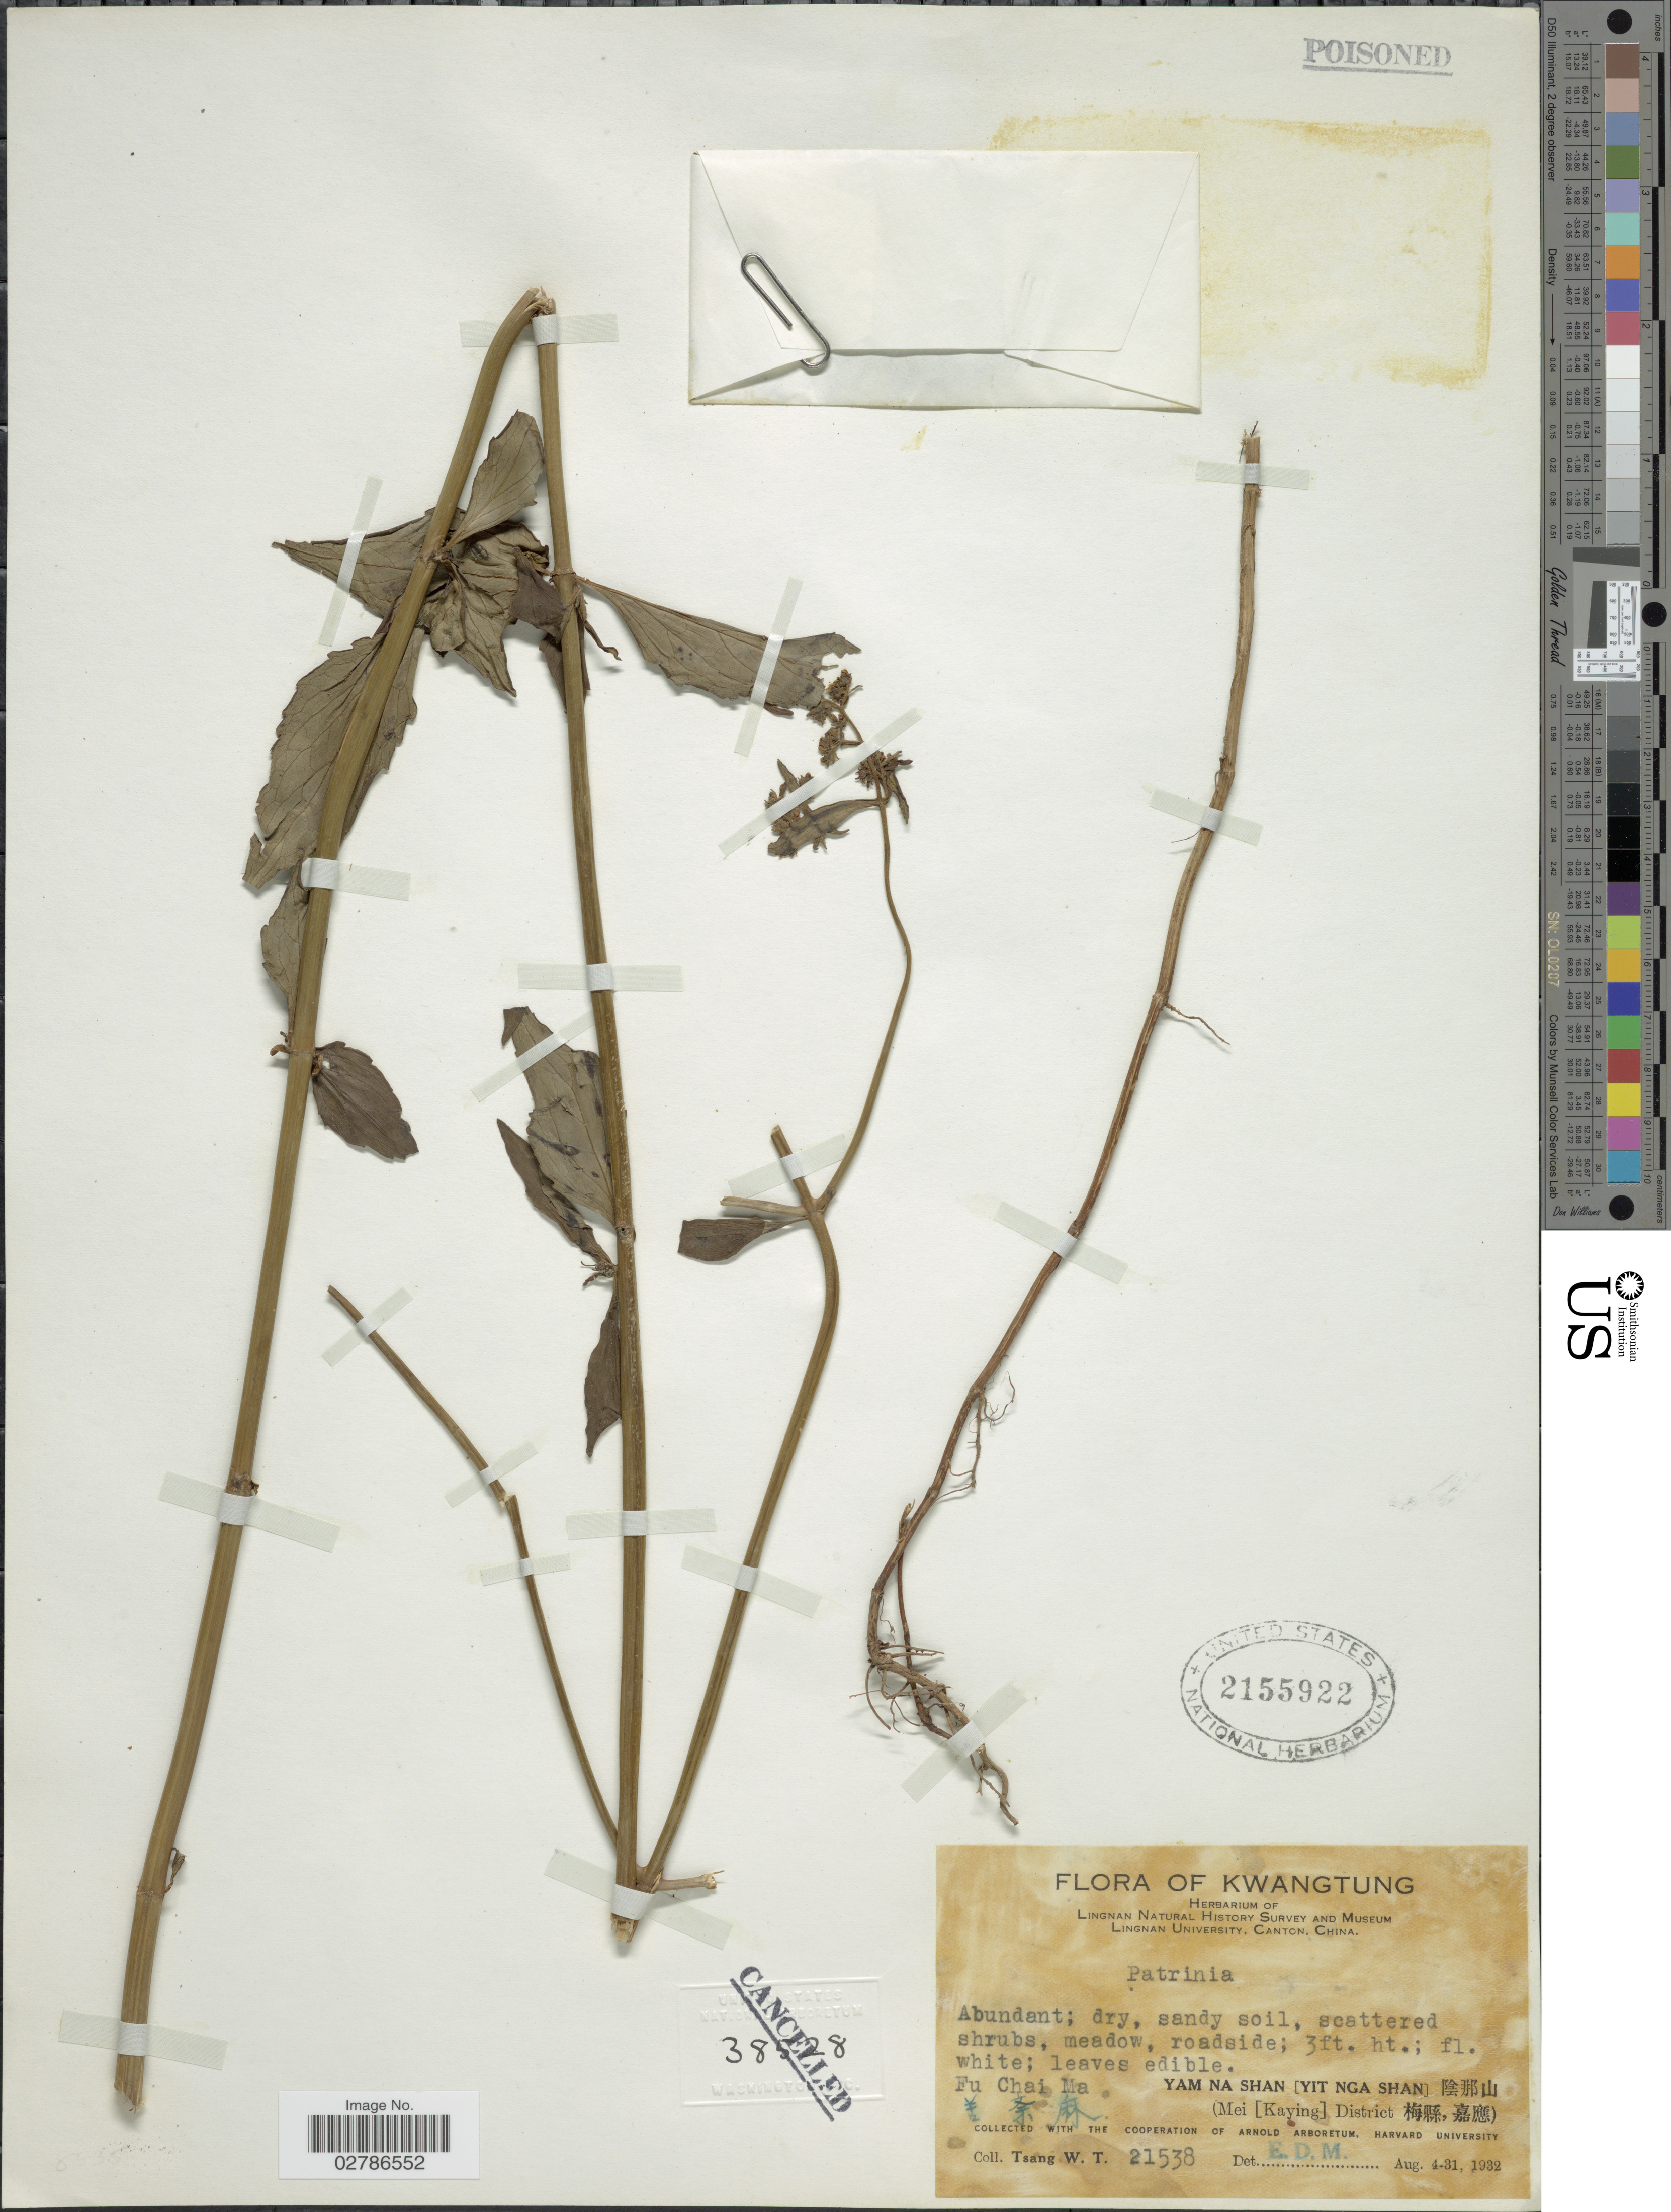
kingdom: Plantae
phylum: Tracheophyta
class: Magnoliopsida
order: Dipsacales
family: Caprifoliaceae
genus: Patrinia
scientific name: Patrinia sp.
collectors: W. T. Tsang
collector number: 21538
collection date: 1932-08-04/1932-08-31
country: China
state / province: Guangdong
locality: Kwangtung. Fu Chai Ma. Yam Na Shan [Yit Nga Shan], (Mmei [Kaying] District)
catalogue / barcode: US 2155922